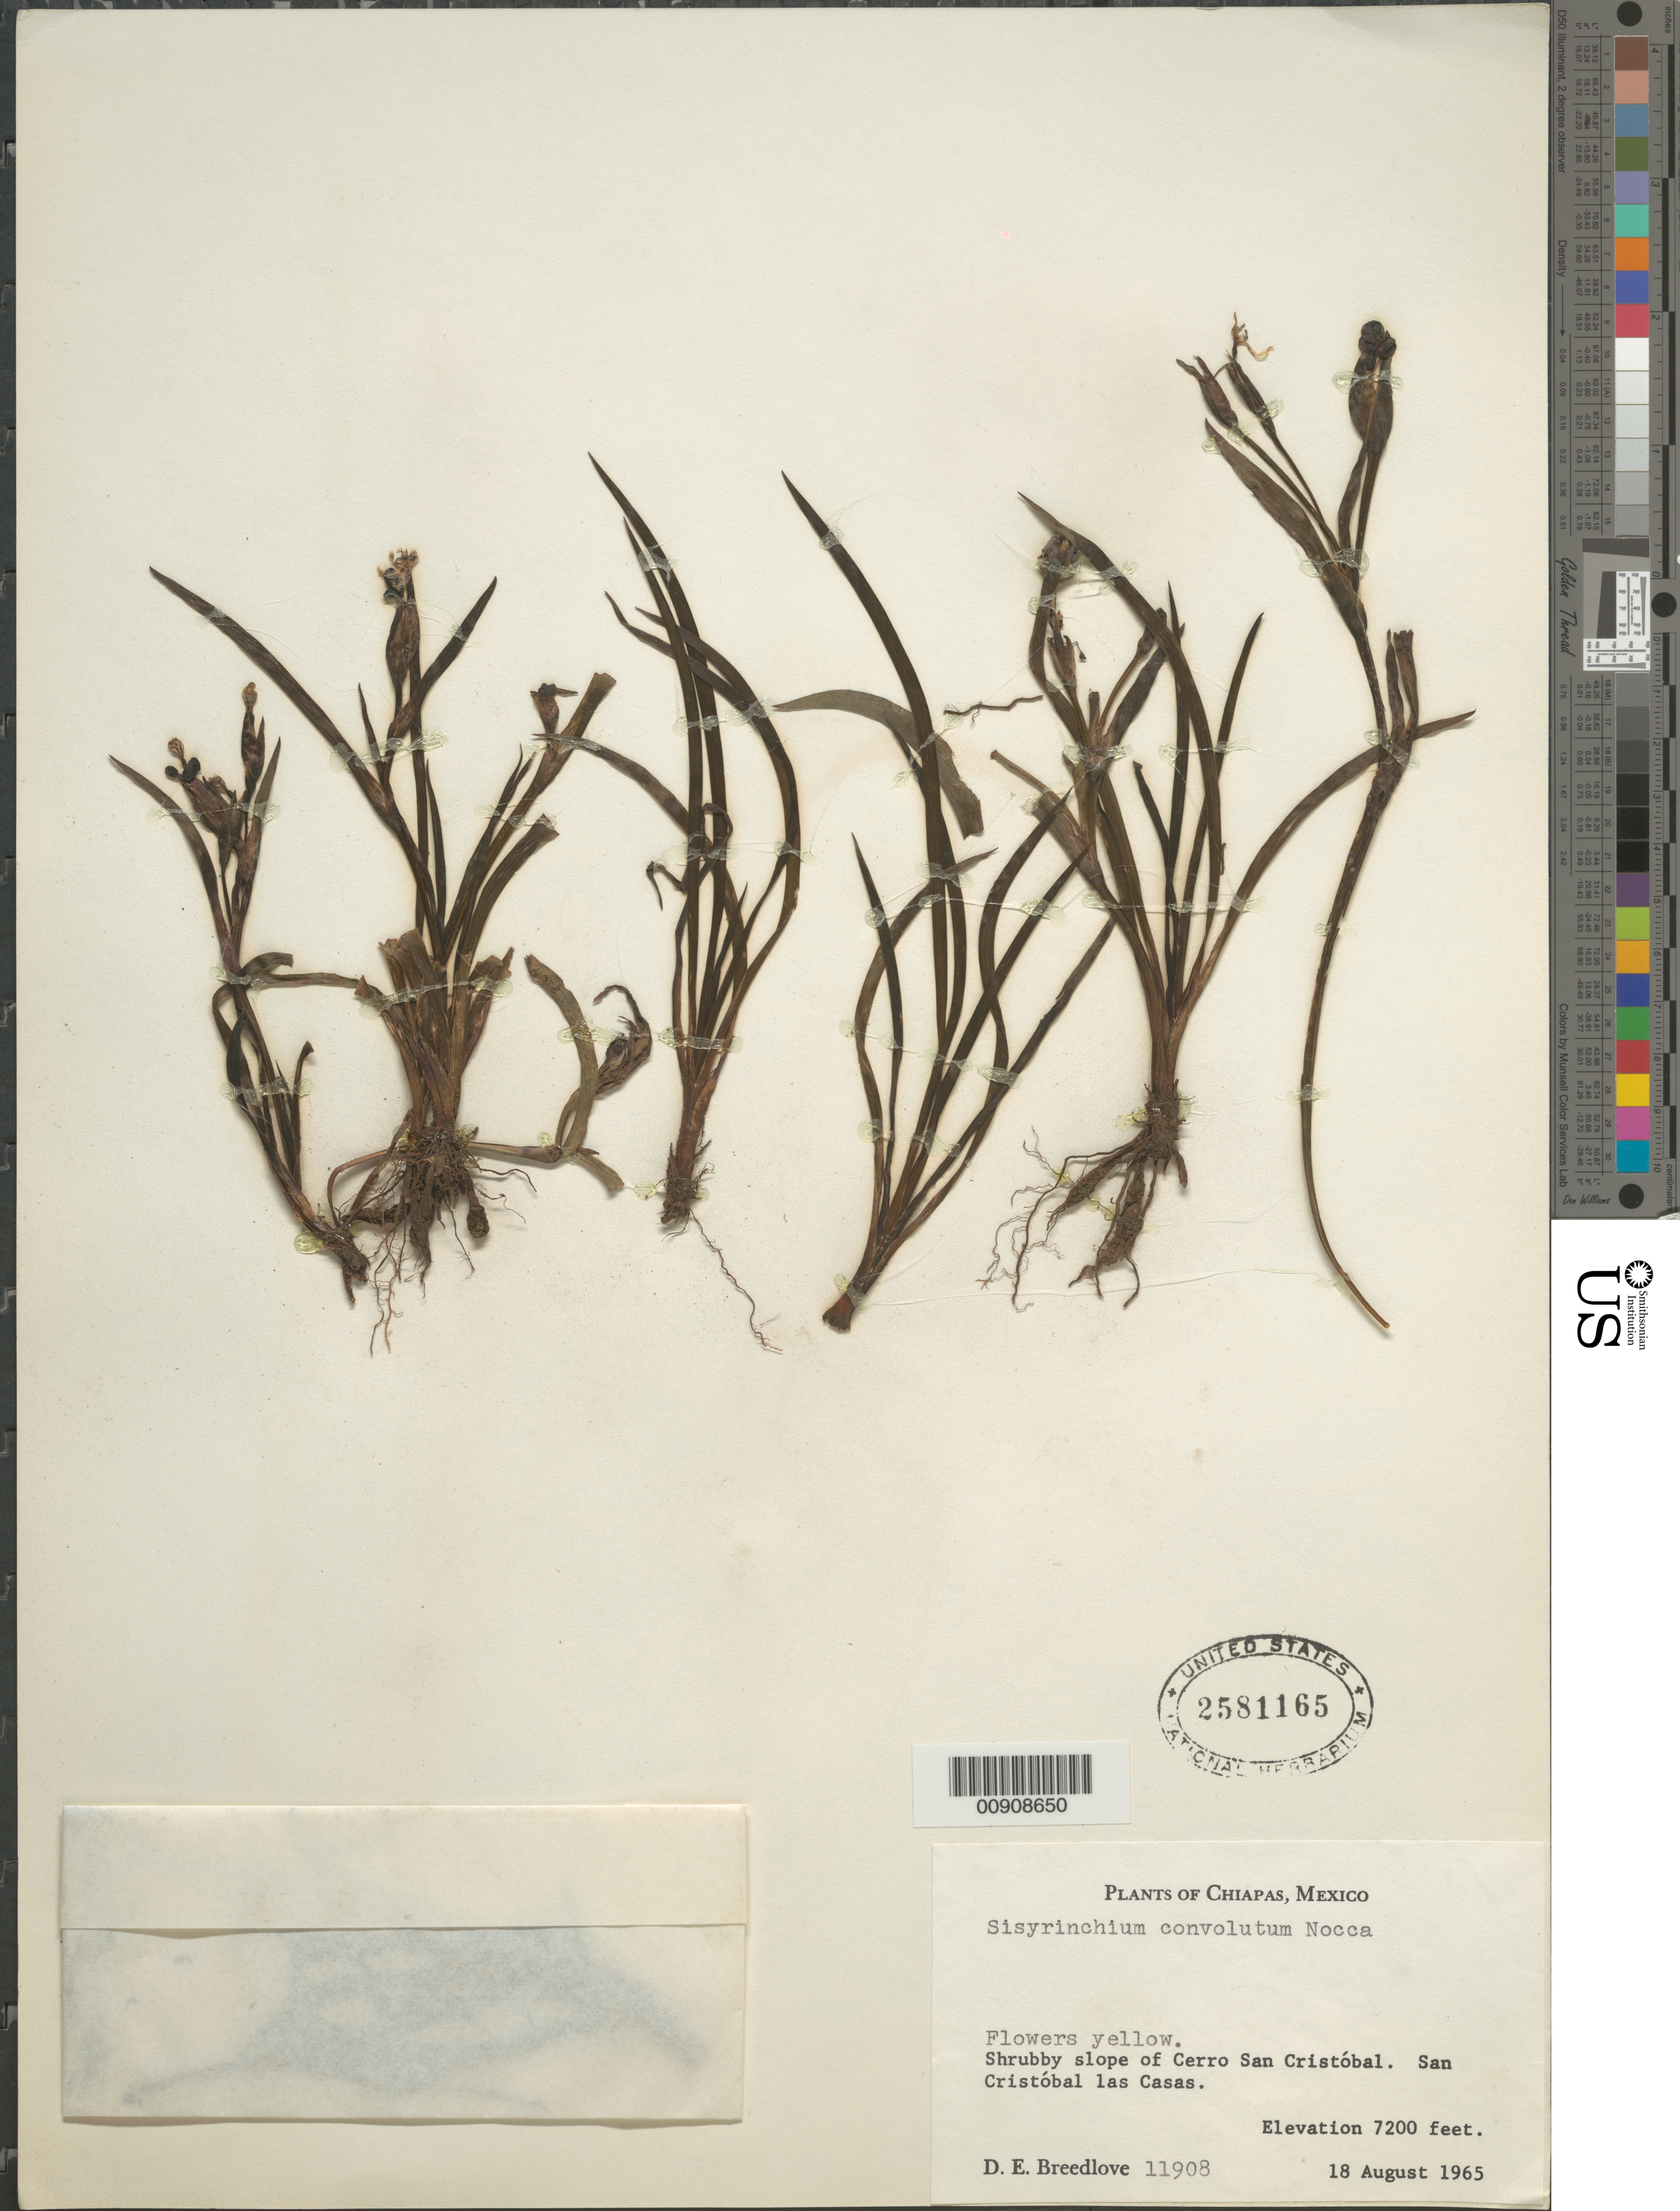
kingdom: Plantae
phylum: Tracheophyta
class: Liliopsida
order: Asparagales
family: Iridaceae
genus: Sisyrinchium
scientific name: Sisyrinchium convolutum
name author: Nocca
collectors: D. E. Breedlove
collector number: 11908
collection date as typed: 18 Aug 1965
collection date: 1965-08-18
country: Mexico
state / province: Chiapas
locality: Cerro San Cristóbal. San Cristóbal las Casas, Chiapas.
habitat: Shrubby slope.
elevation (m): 2195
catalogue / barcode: US 2581165